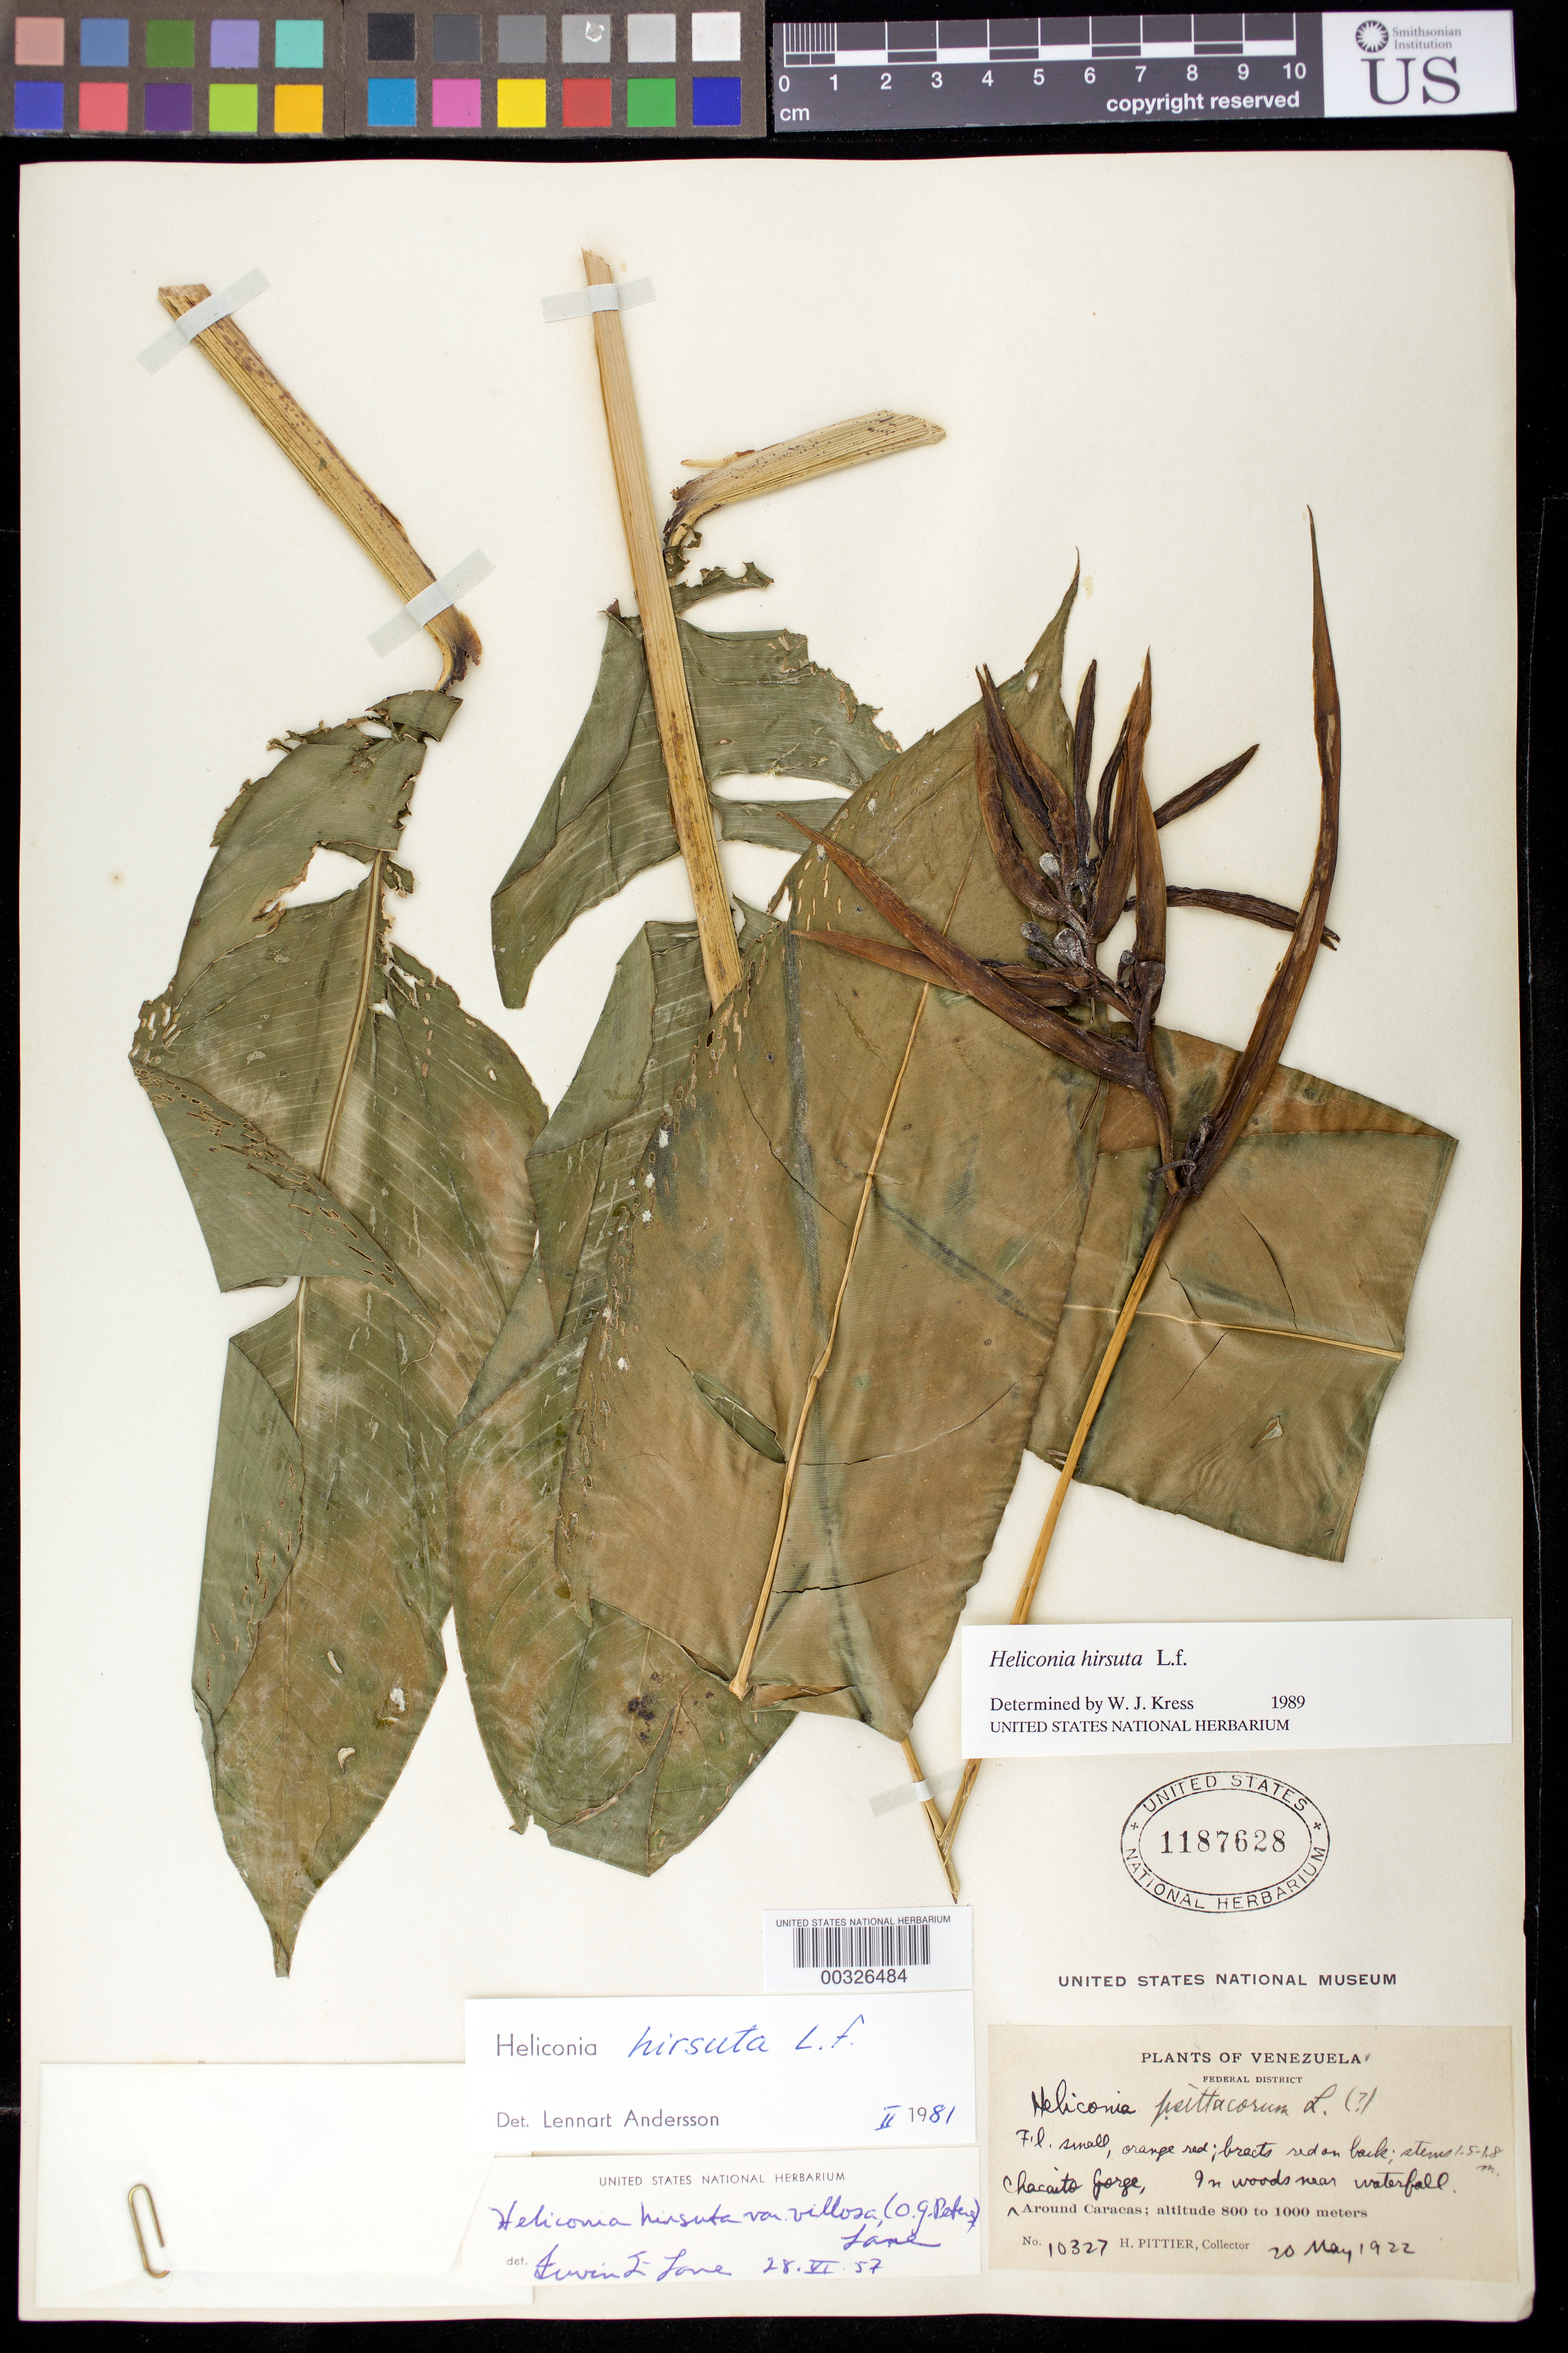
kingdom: Plantae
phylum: Tracheophyta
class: Liliopsida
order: Zingiberales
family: Heliconiaceae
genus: Heliconia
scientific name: Heliconia hirsuta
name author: L. f.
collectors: H. F. Pittier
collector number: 10327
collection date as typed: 20 May 1922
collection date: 1922-05-20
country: Venezuela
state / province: Distrito Federal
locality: Chacaito gorge around caracas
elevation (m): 800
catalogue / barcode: US 1187628